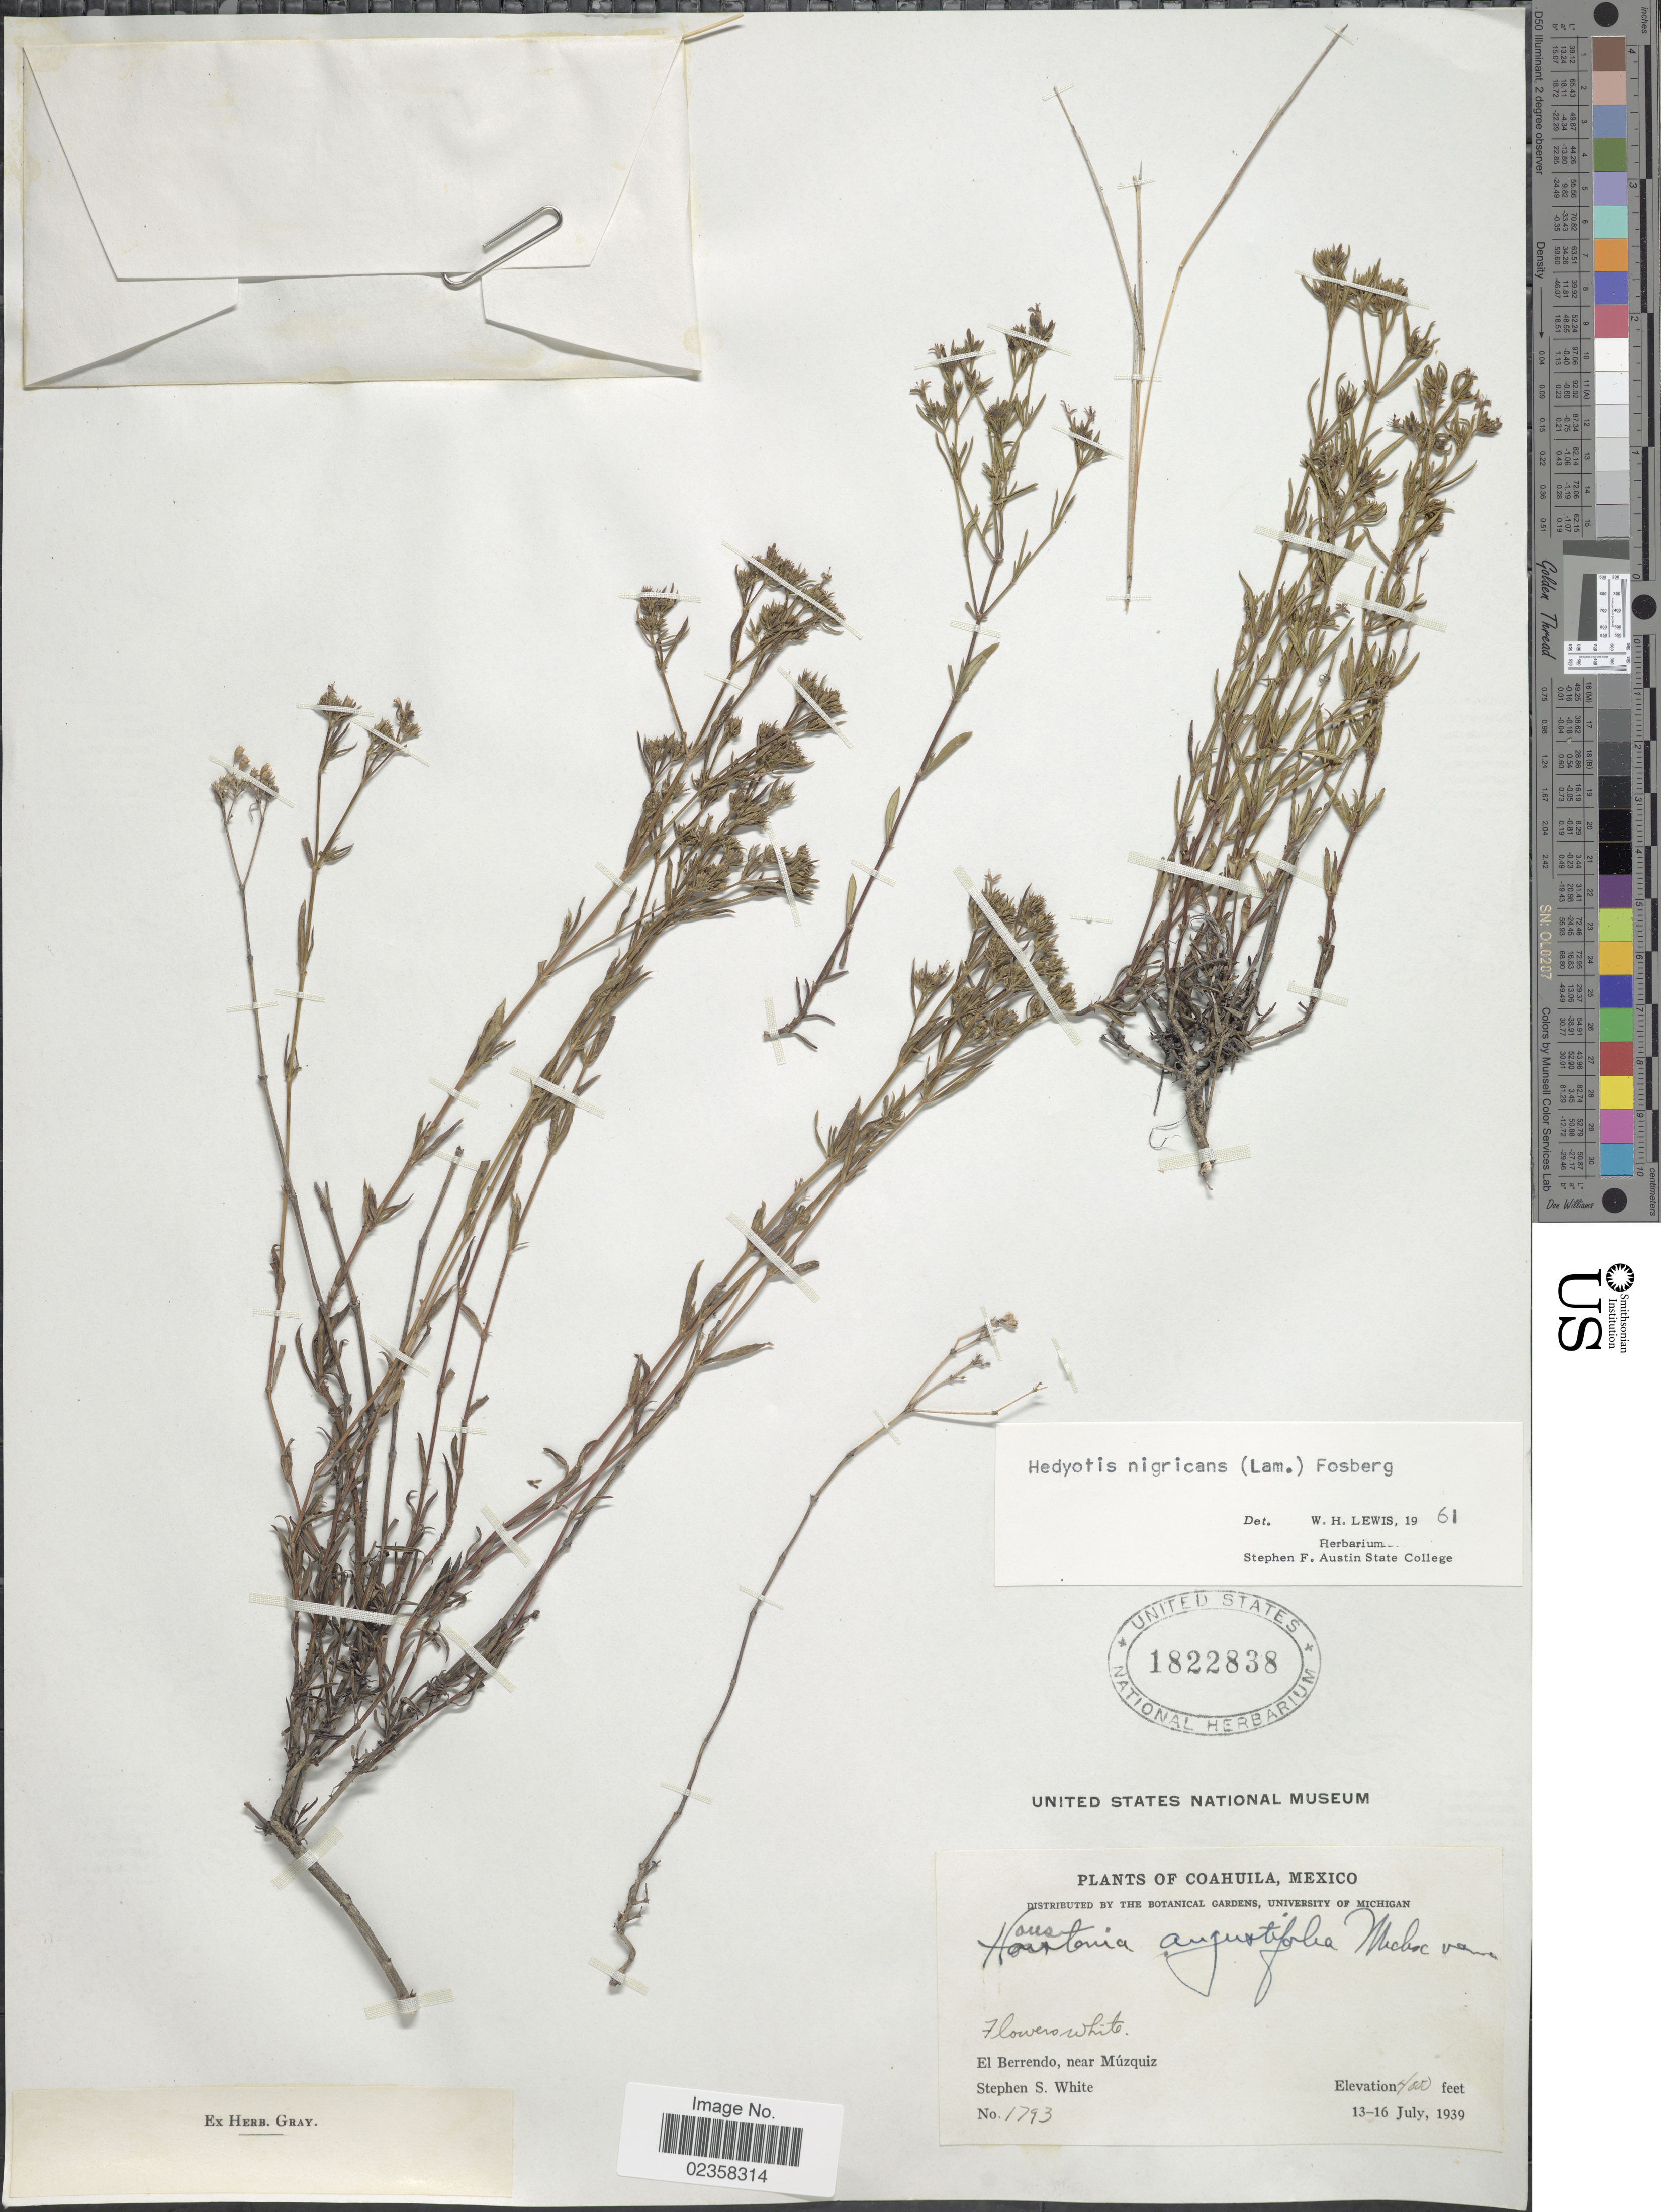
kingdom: Plantae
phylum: Tracheophyta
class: Magnoliopsida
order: Gentianales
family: Rubiaceae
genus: Houstonia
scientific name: Houstonia nigricans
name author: (Lam.) Fernald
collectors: S. S. White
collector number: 1793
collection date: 1939-07-13/1939-07-16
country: Mexico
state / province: Coahuila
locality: El Berrendo, near Muzquiz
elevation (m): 1219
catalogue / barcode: US 1822838